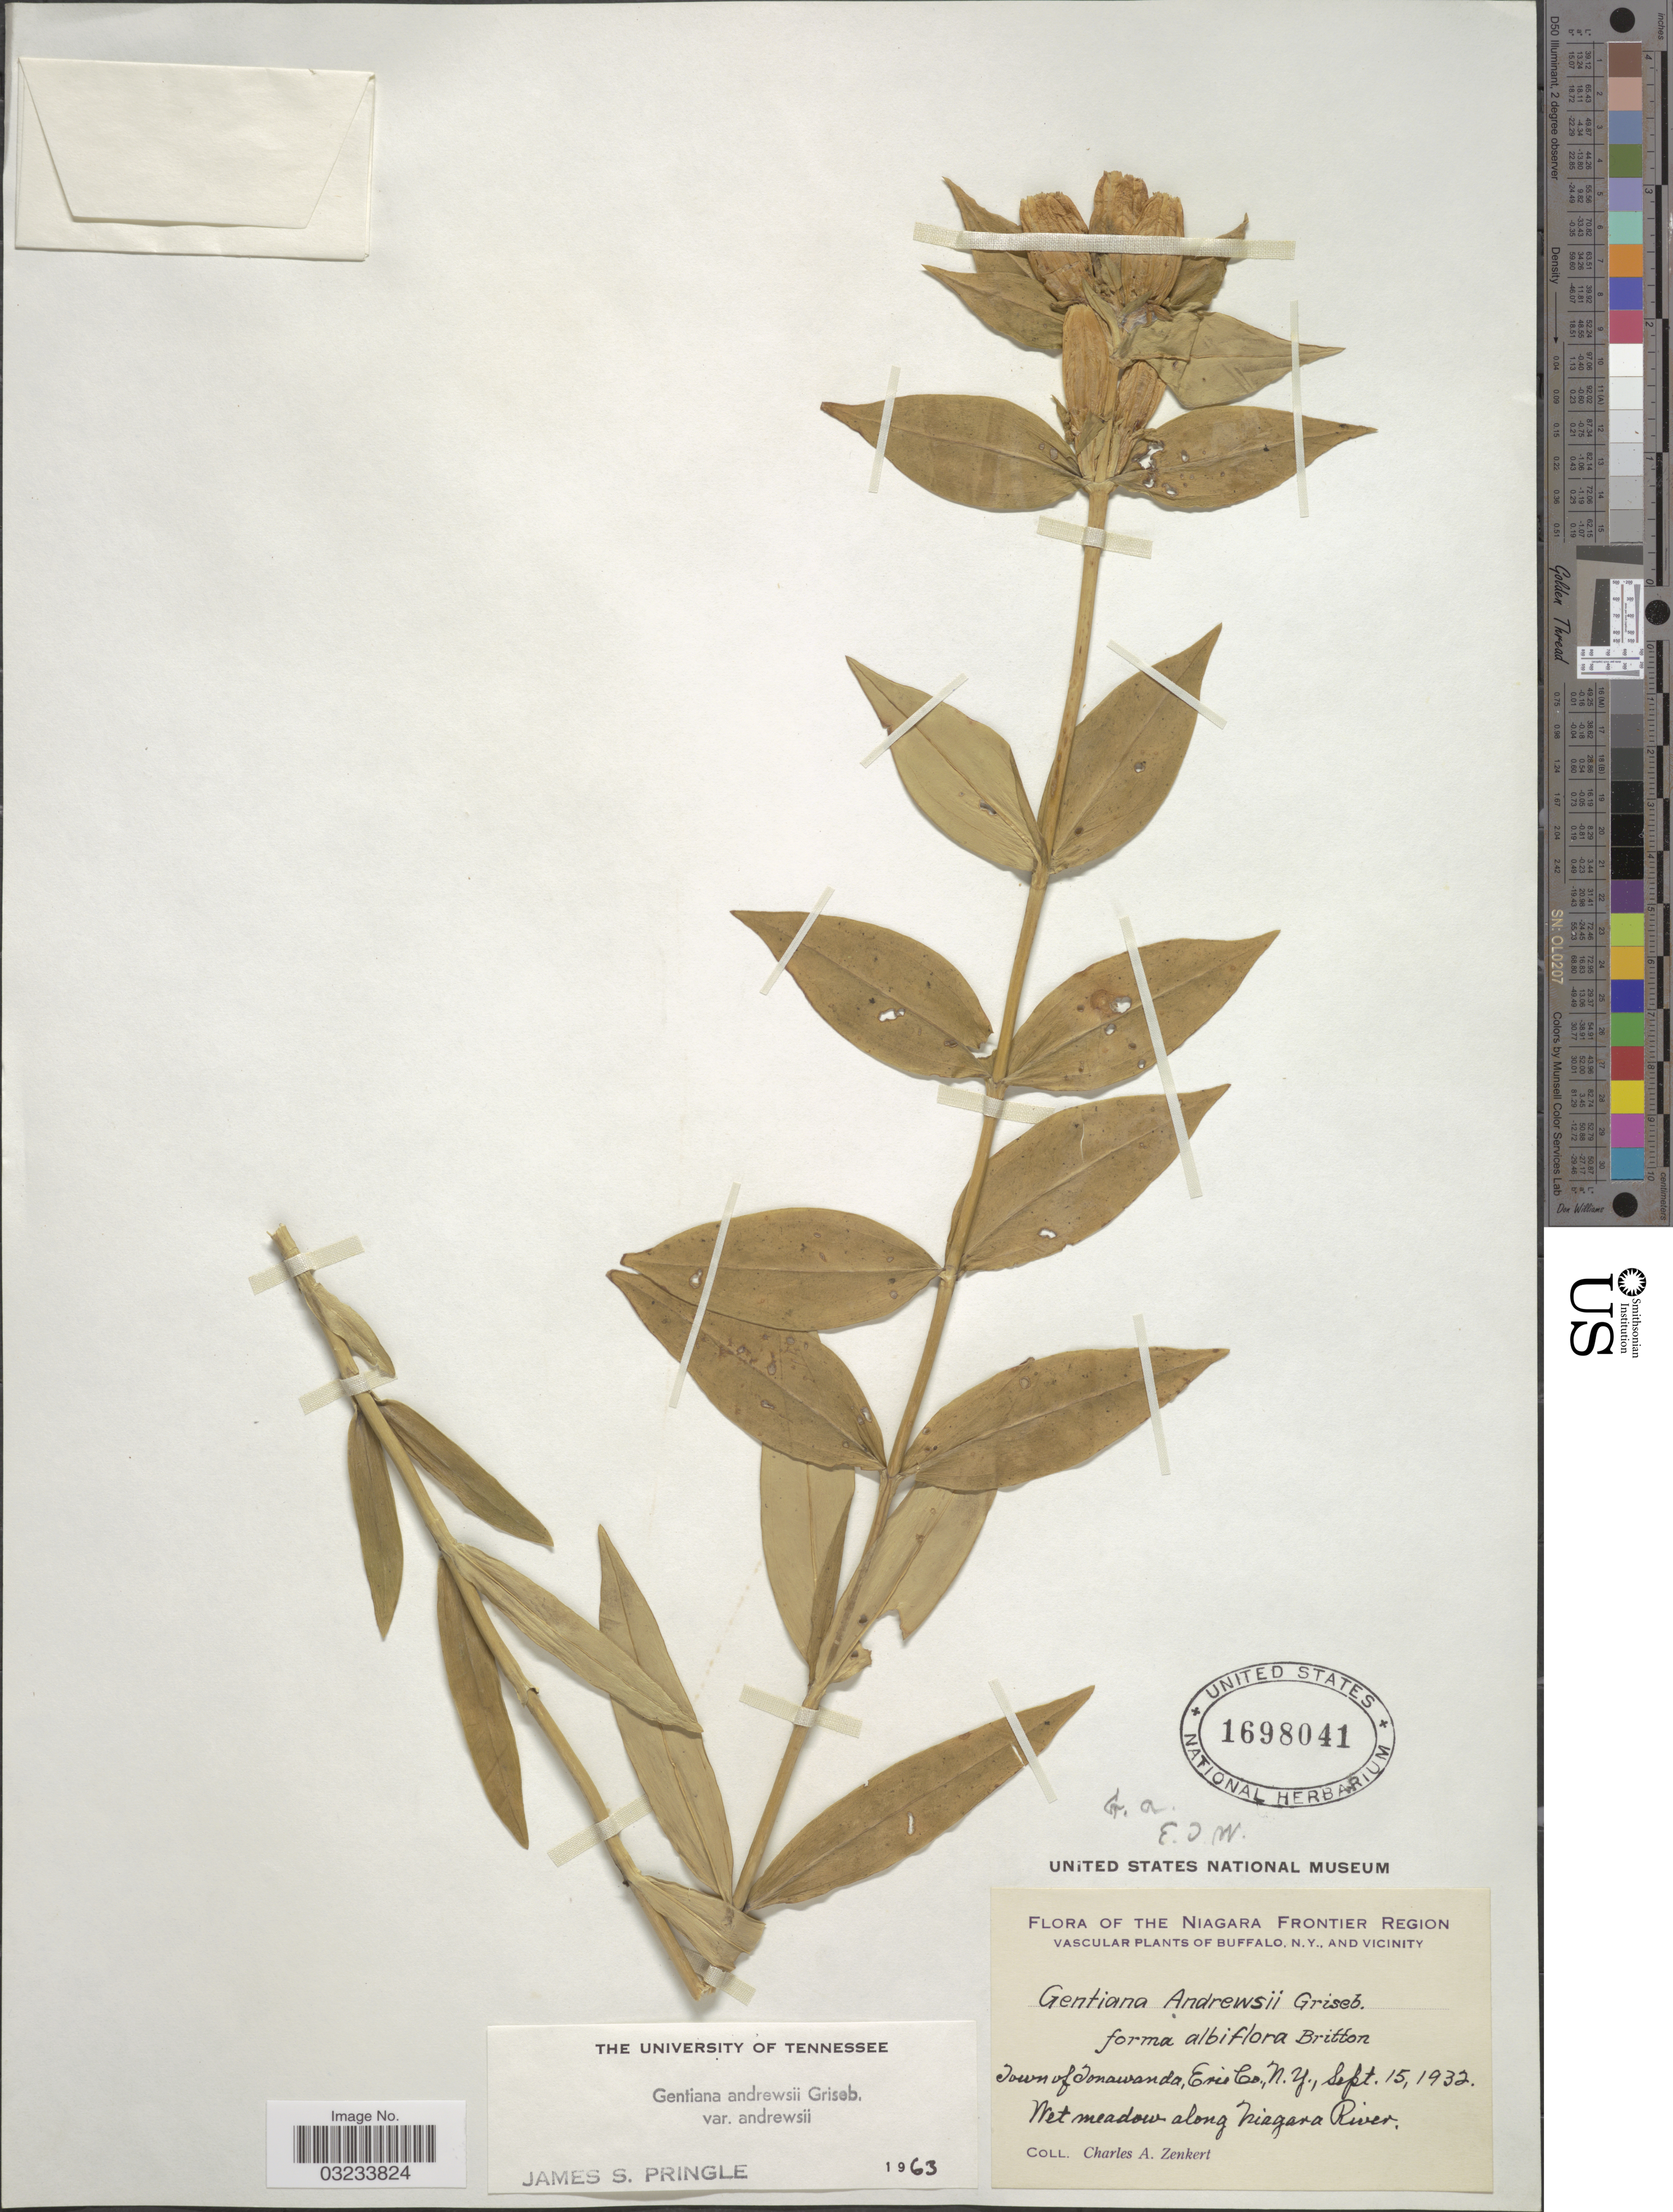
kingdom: Plantae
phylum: Tracheophyta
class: Magnoliopsida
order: Gentianales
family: Gentianaceae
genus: Gentiana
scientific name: Gentiana andrewsii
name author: Griseb.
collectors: C. Zenkert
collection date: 1932-09-15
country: United States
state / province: New York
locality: Niagara Frontier Region. Vascular Plants of Buffalo, N.Y., and Vicinity. Town of Tonawanda, Erie Co. Wet meadow along Niagara River.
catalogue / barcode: US 1698041